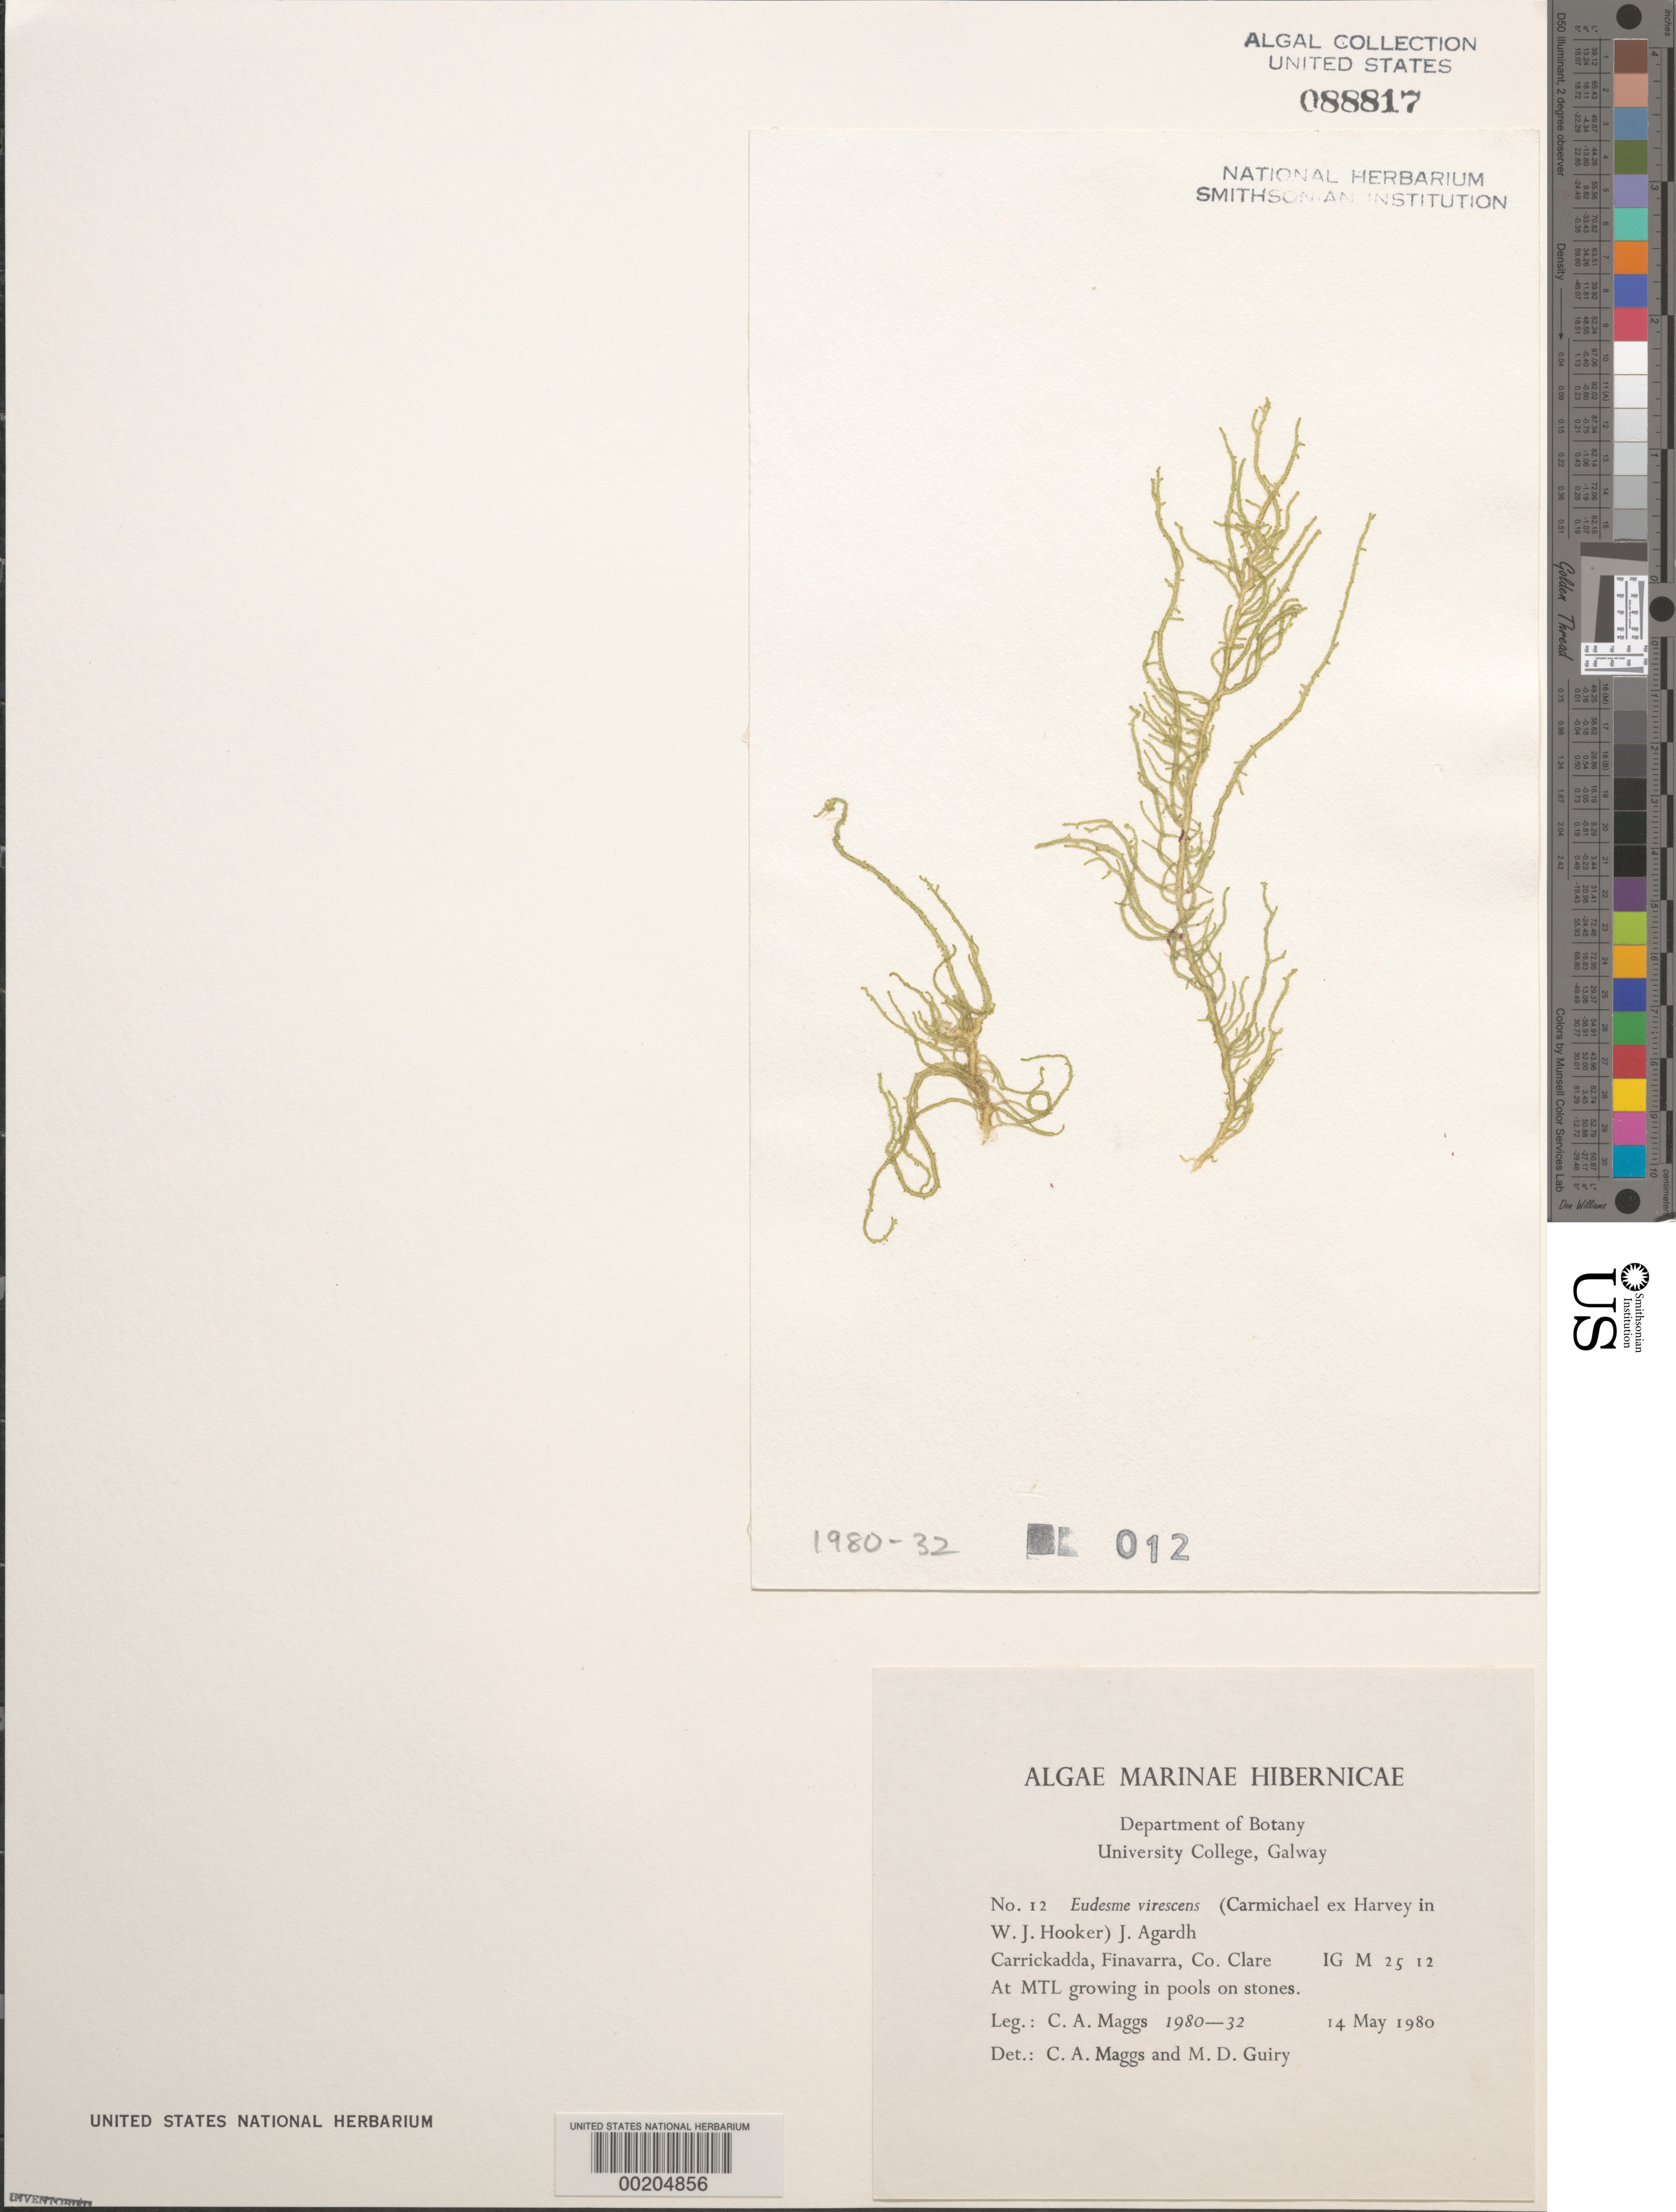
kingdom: Chromista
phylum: Ochrophyta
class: Phaeophyceae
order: Ectocarpales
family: Chordariaceae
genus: Eudesme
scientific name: Eudesme virescens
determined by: Guiry, M. D.; Maggs, C. A.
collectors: C. Maggs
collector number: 1980-32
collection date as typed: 14 May 1980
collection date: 1980-05-14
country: Ireland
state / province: Munster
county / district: Clare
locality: Carrickadda, Finavarra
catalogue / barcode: US 88817